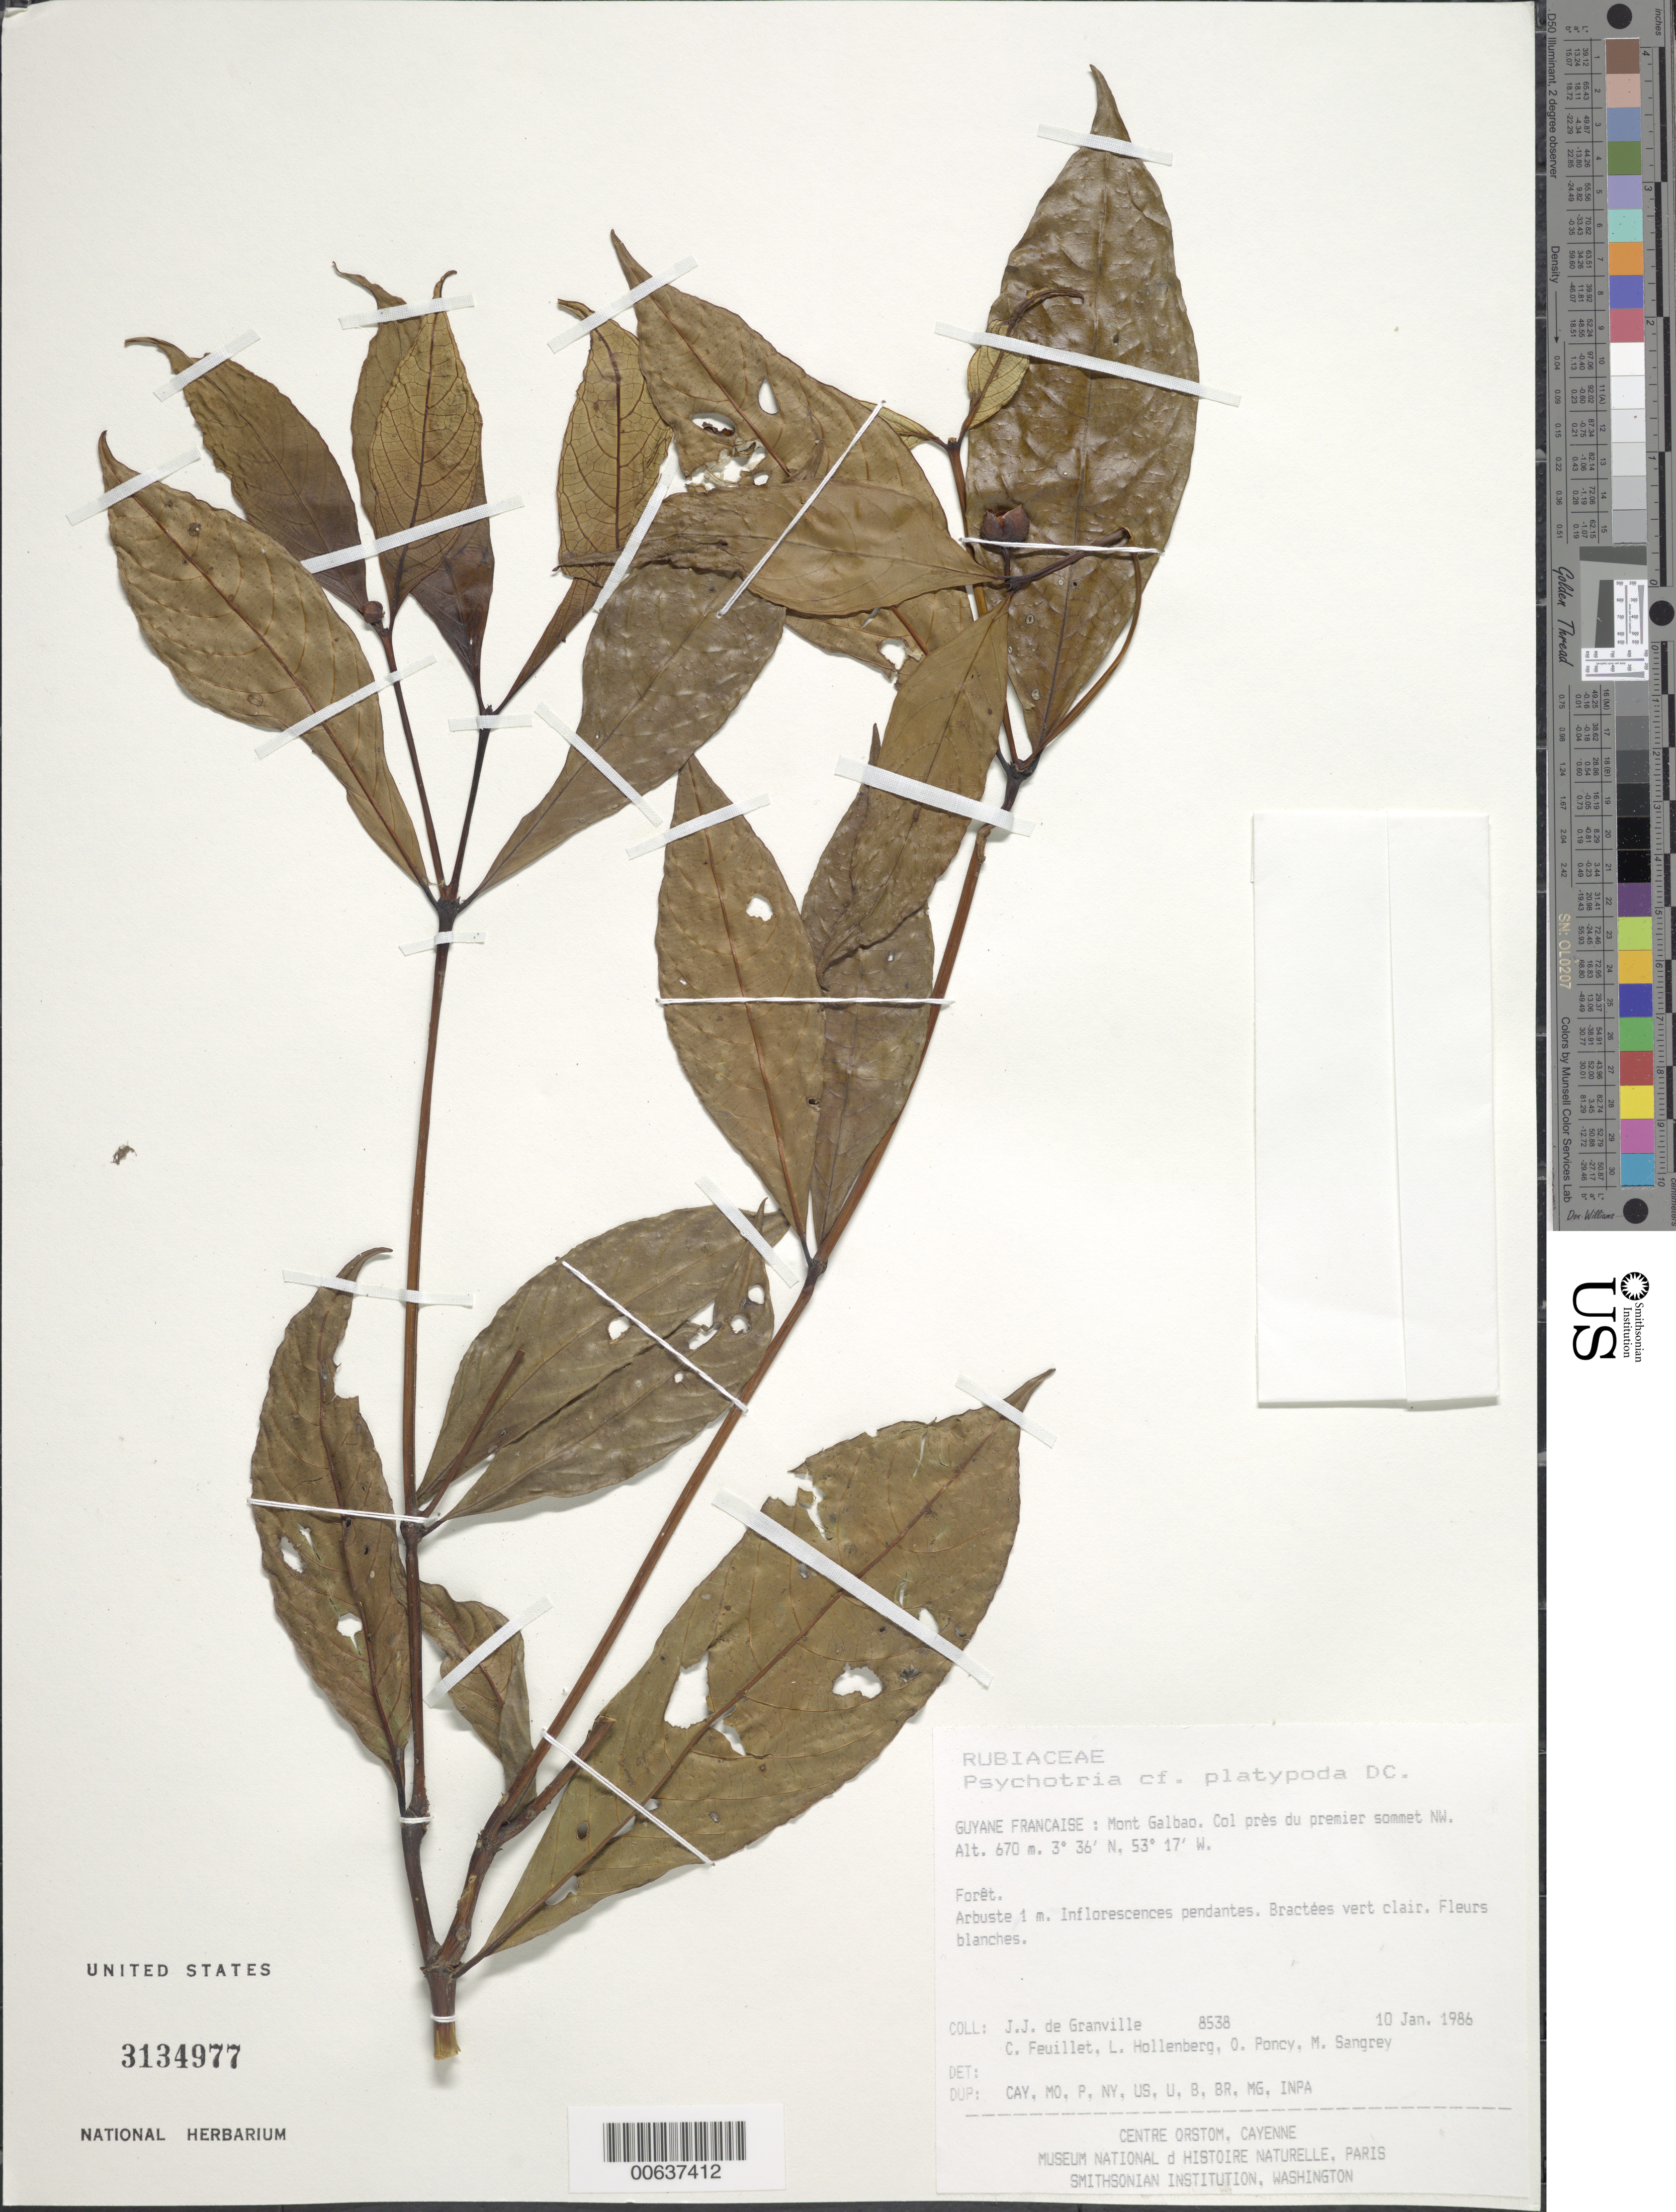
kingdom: Plantae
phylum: Tracheophyta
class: Magnoliopsida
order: Gentianales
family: Rubiaceae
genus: Palicourea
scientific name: Palicourea dichotoma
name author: (Rudge) Delprete & J.H. Kirkbr.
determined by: Kirkbride, J. H., Jr.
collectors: J.-J. de Granville, C. Feuillet, L. Hollenberg, O. Poncy & M. S. Sangrey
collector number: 8538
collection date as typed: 10-Jan-86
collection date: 1986-01-10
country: French Guiana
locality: Mont Galbao. Premier sommet NW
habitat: Forêt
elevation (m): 670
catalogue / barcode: US 3134977